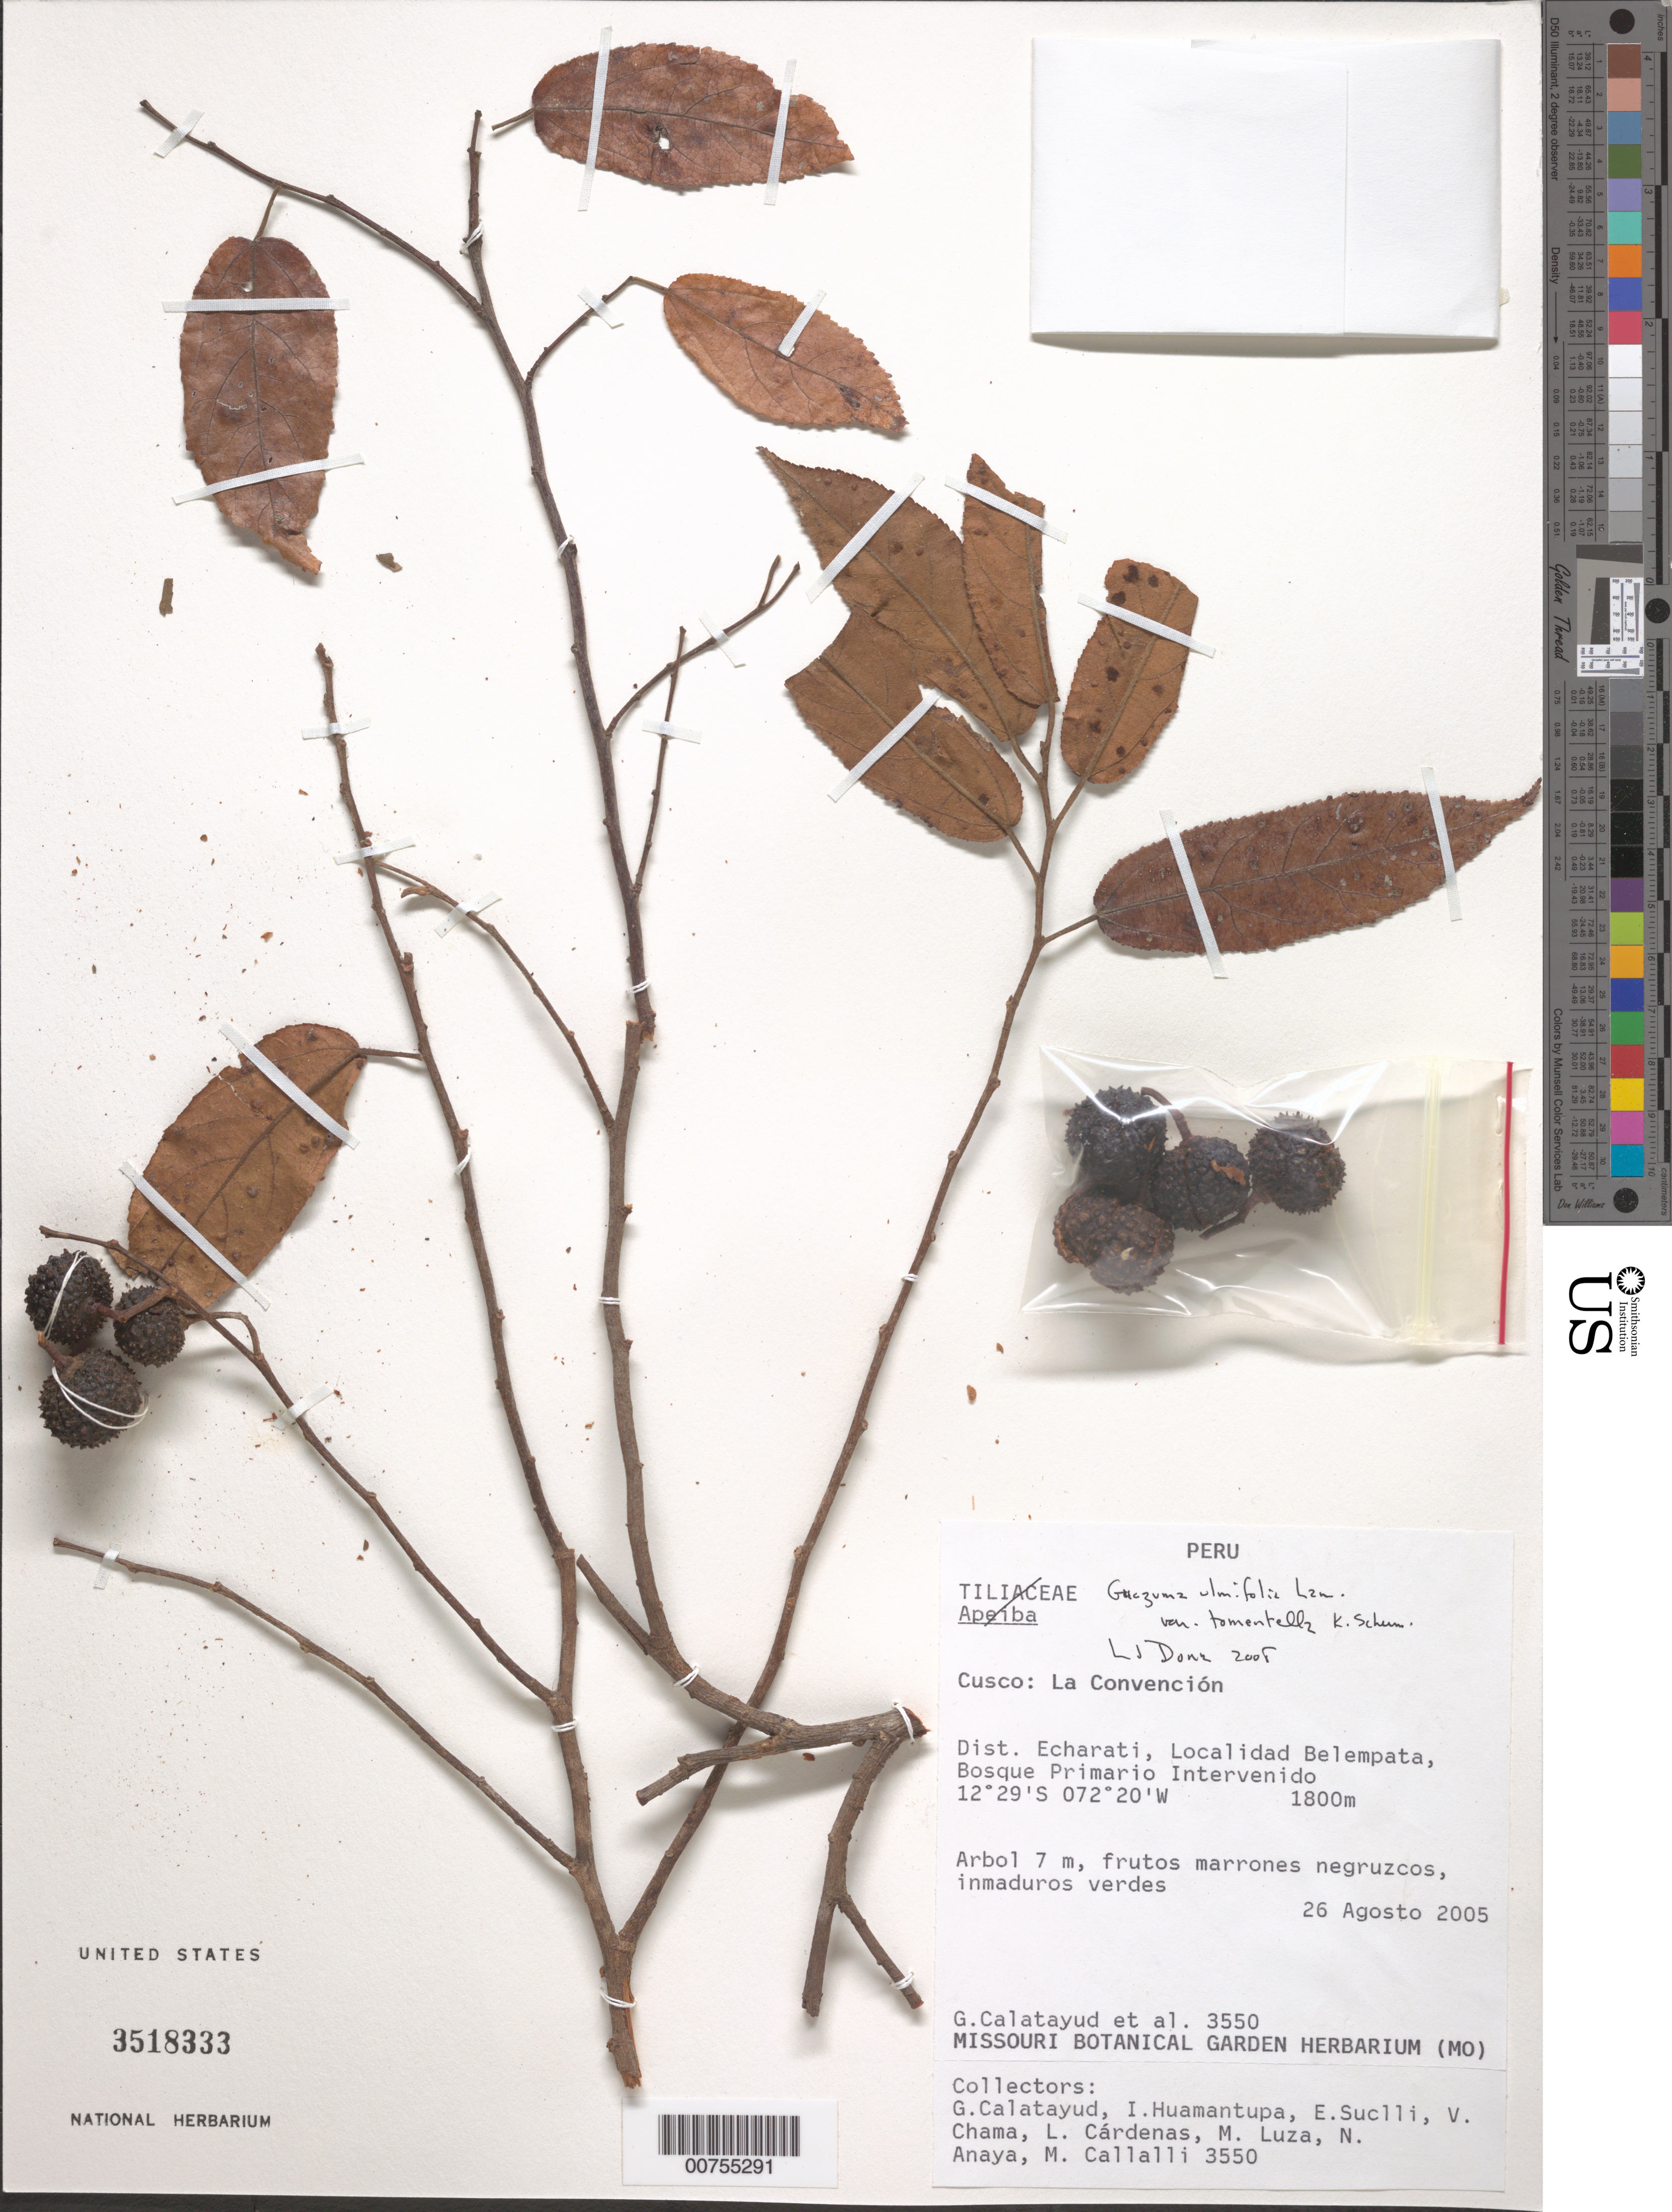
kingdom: Plantae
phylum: Tracheophyta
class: Magnoliopsida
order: Malvales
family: Malvaceae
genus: Guazuma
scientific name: Guazuma ulmifolia var. tomentella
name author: K. Schum.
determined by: Dorr, L. J., (BOT), Smithsonian Institution - National Museum of Natural History (UNITED STATES)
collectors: G. Calatayud, I. Huamantupa, E. Suclli, V. Chama, L. Cárdenas, M. Luza, N. Anaya & M. Callalli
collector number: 3550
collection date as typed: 26 Aug 2005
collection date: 2005-08-26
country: Peru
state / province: Cusco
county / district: La Convención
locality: Dist. Echarati, Localidad Belempata.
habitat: Bosque Primario Intervenido.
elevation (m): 1800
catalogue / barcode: US 3518333